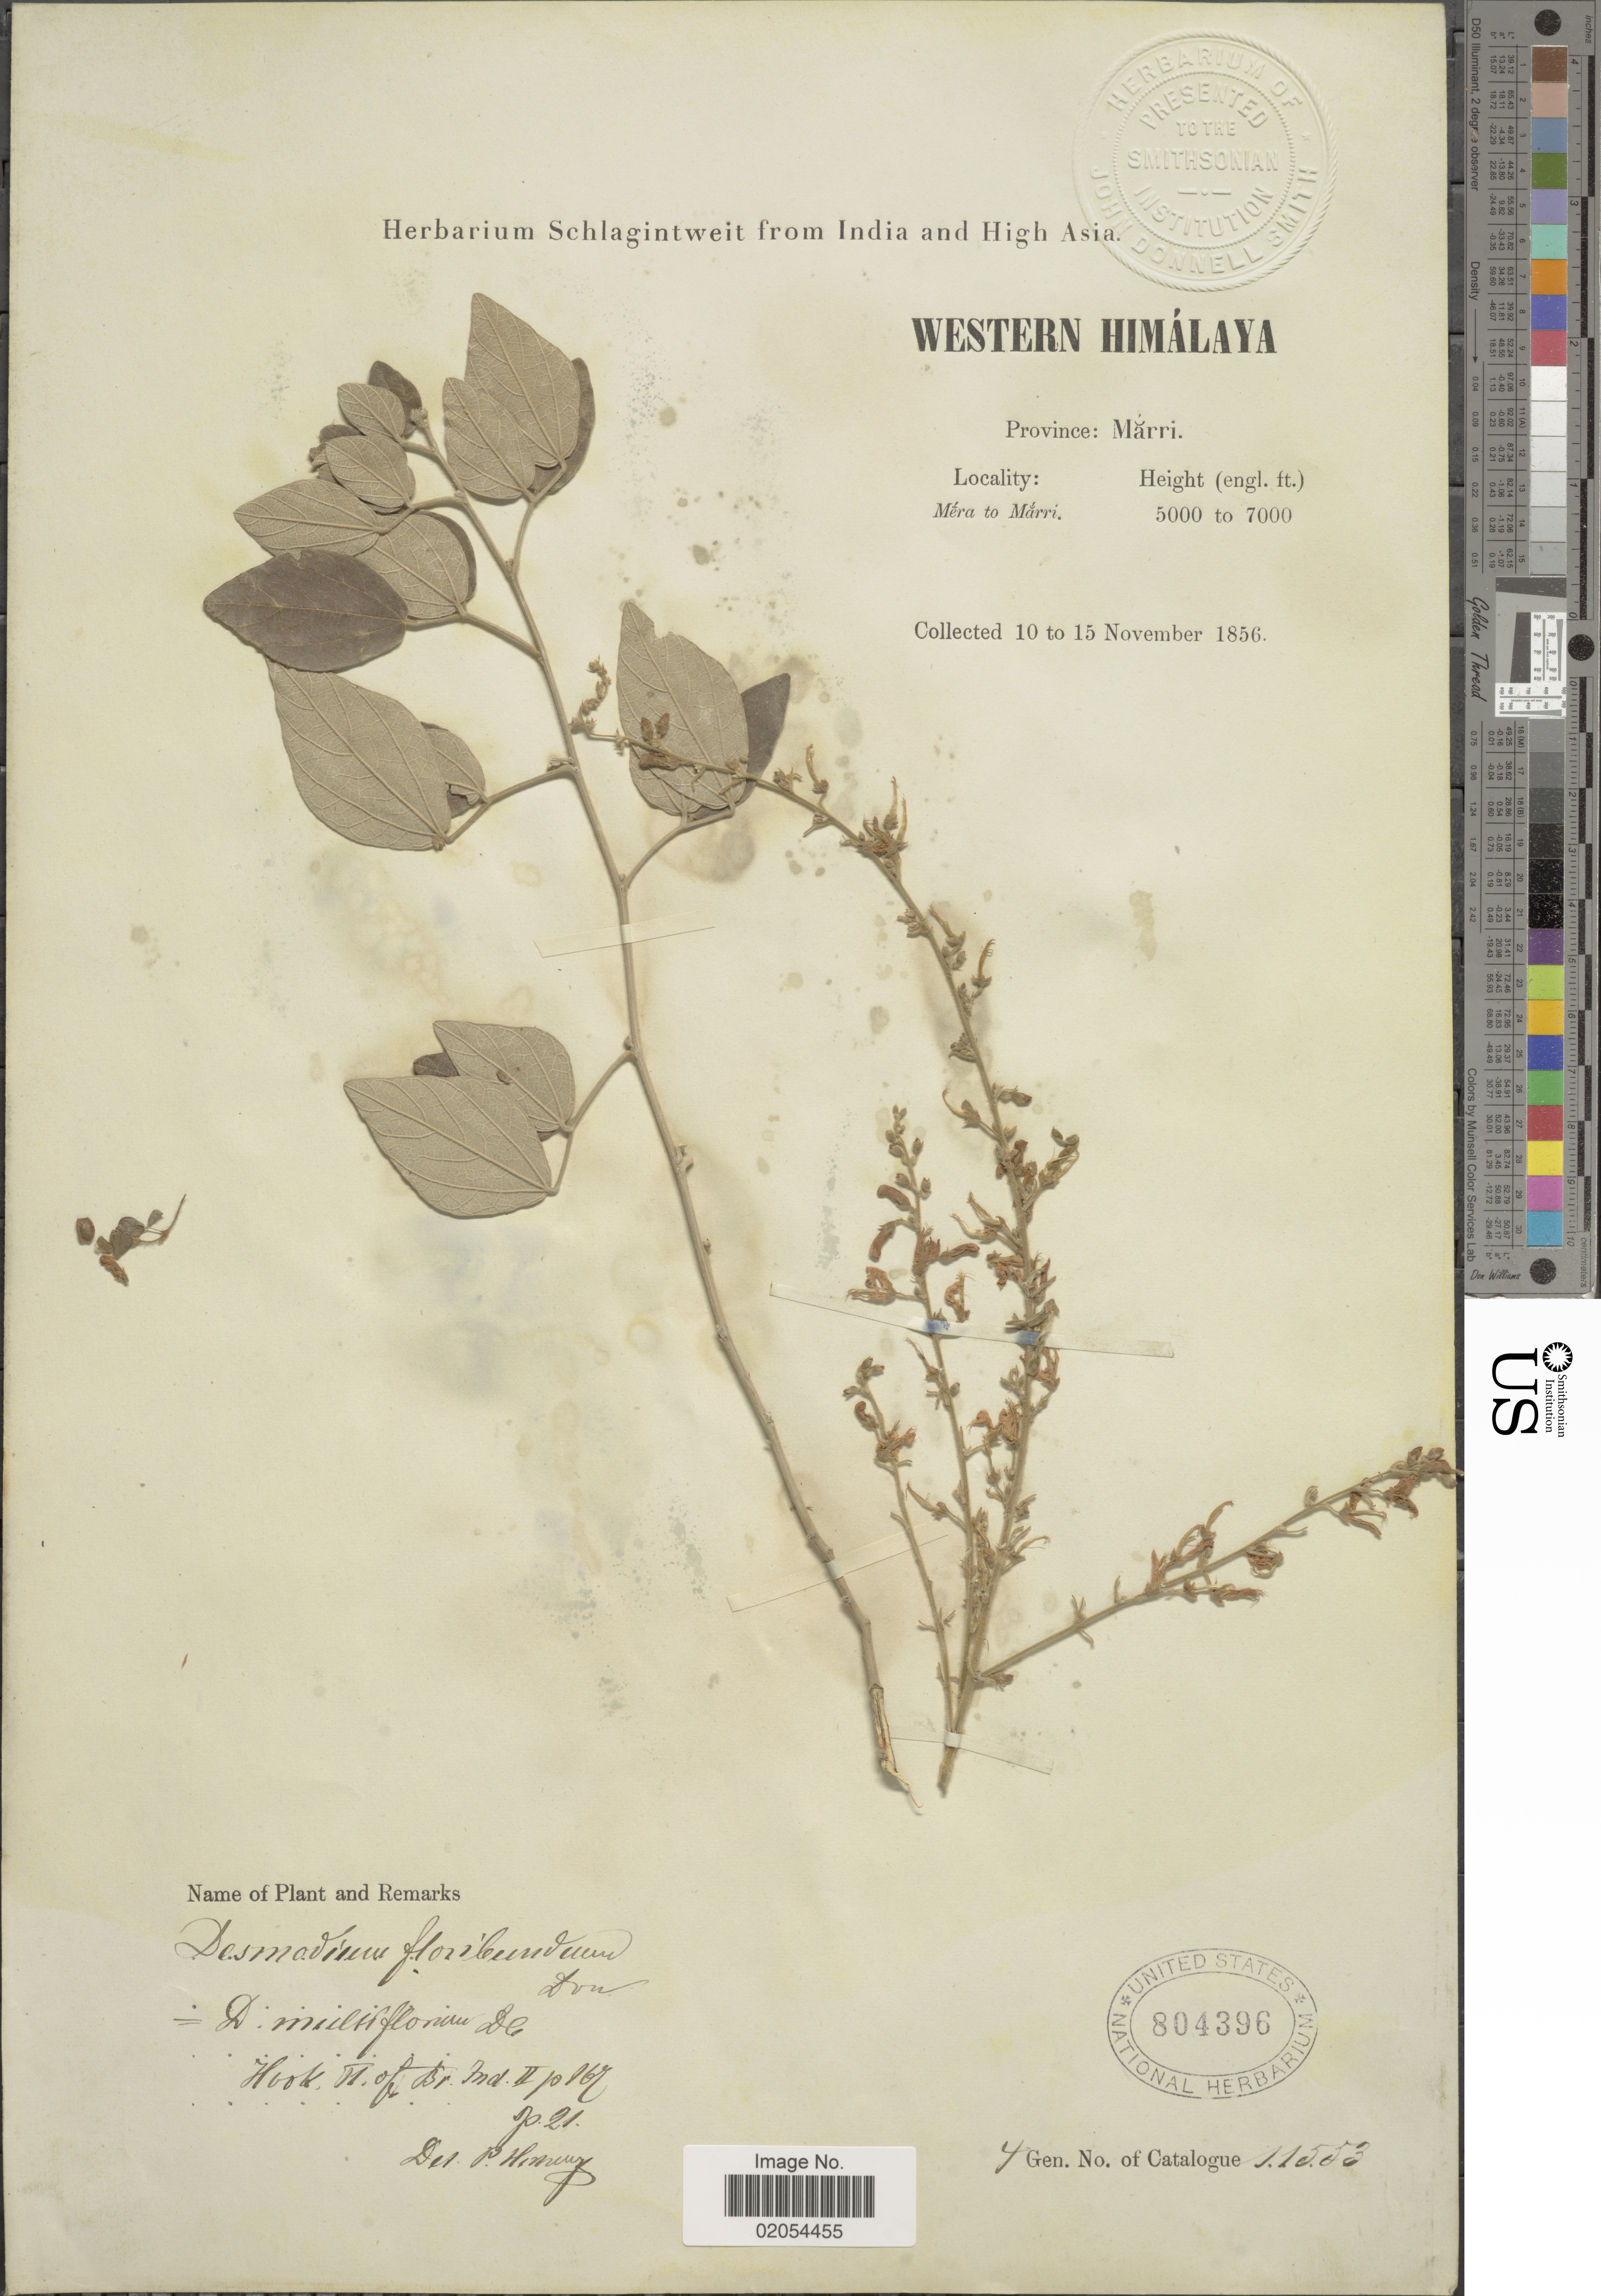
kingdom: Plantae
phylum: Tracheophyta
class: Magnoliopsida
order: Fabales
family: Fabaceae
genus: Desmodium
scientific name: Desmodium floribundum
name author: (D. Don) Sweet ex G. Don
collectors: ex herb. Schlagintweit from India and High Asia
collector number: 11553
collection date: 1856-11-10/1856-11-15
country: Pakistan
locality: Western Himalaya, Province: Marri, Mera to Marri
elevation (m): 1524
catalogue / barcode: US 804396